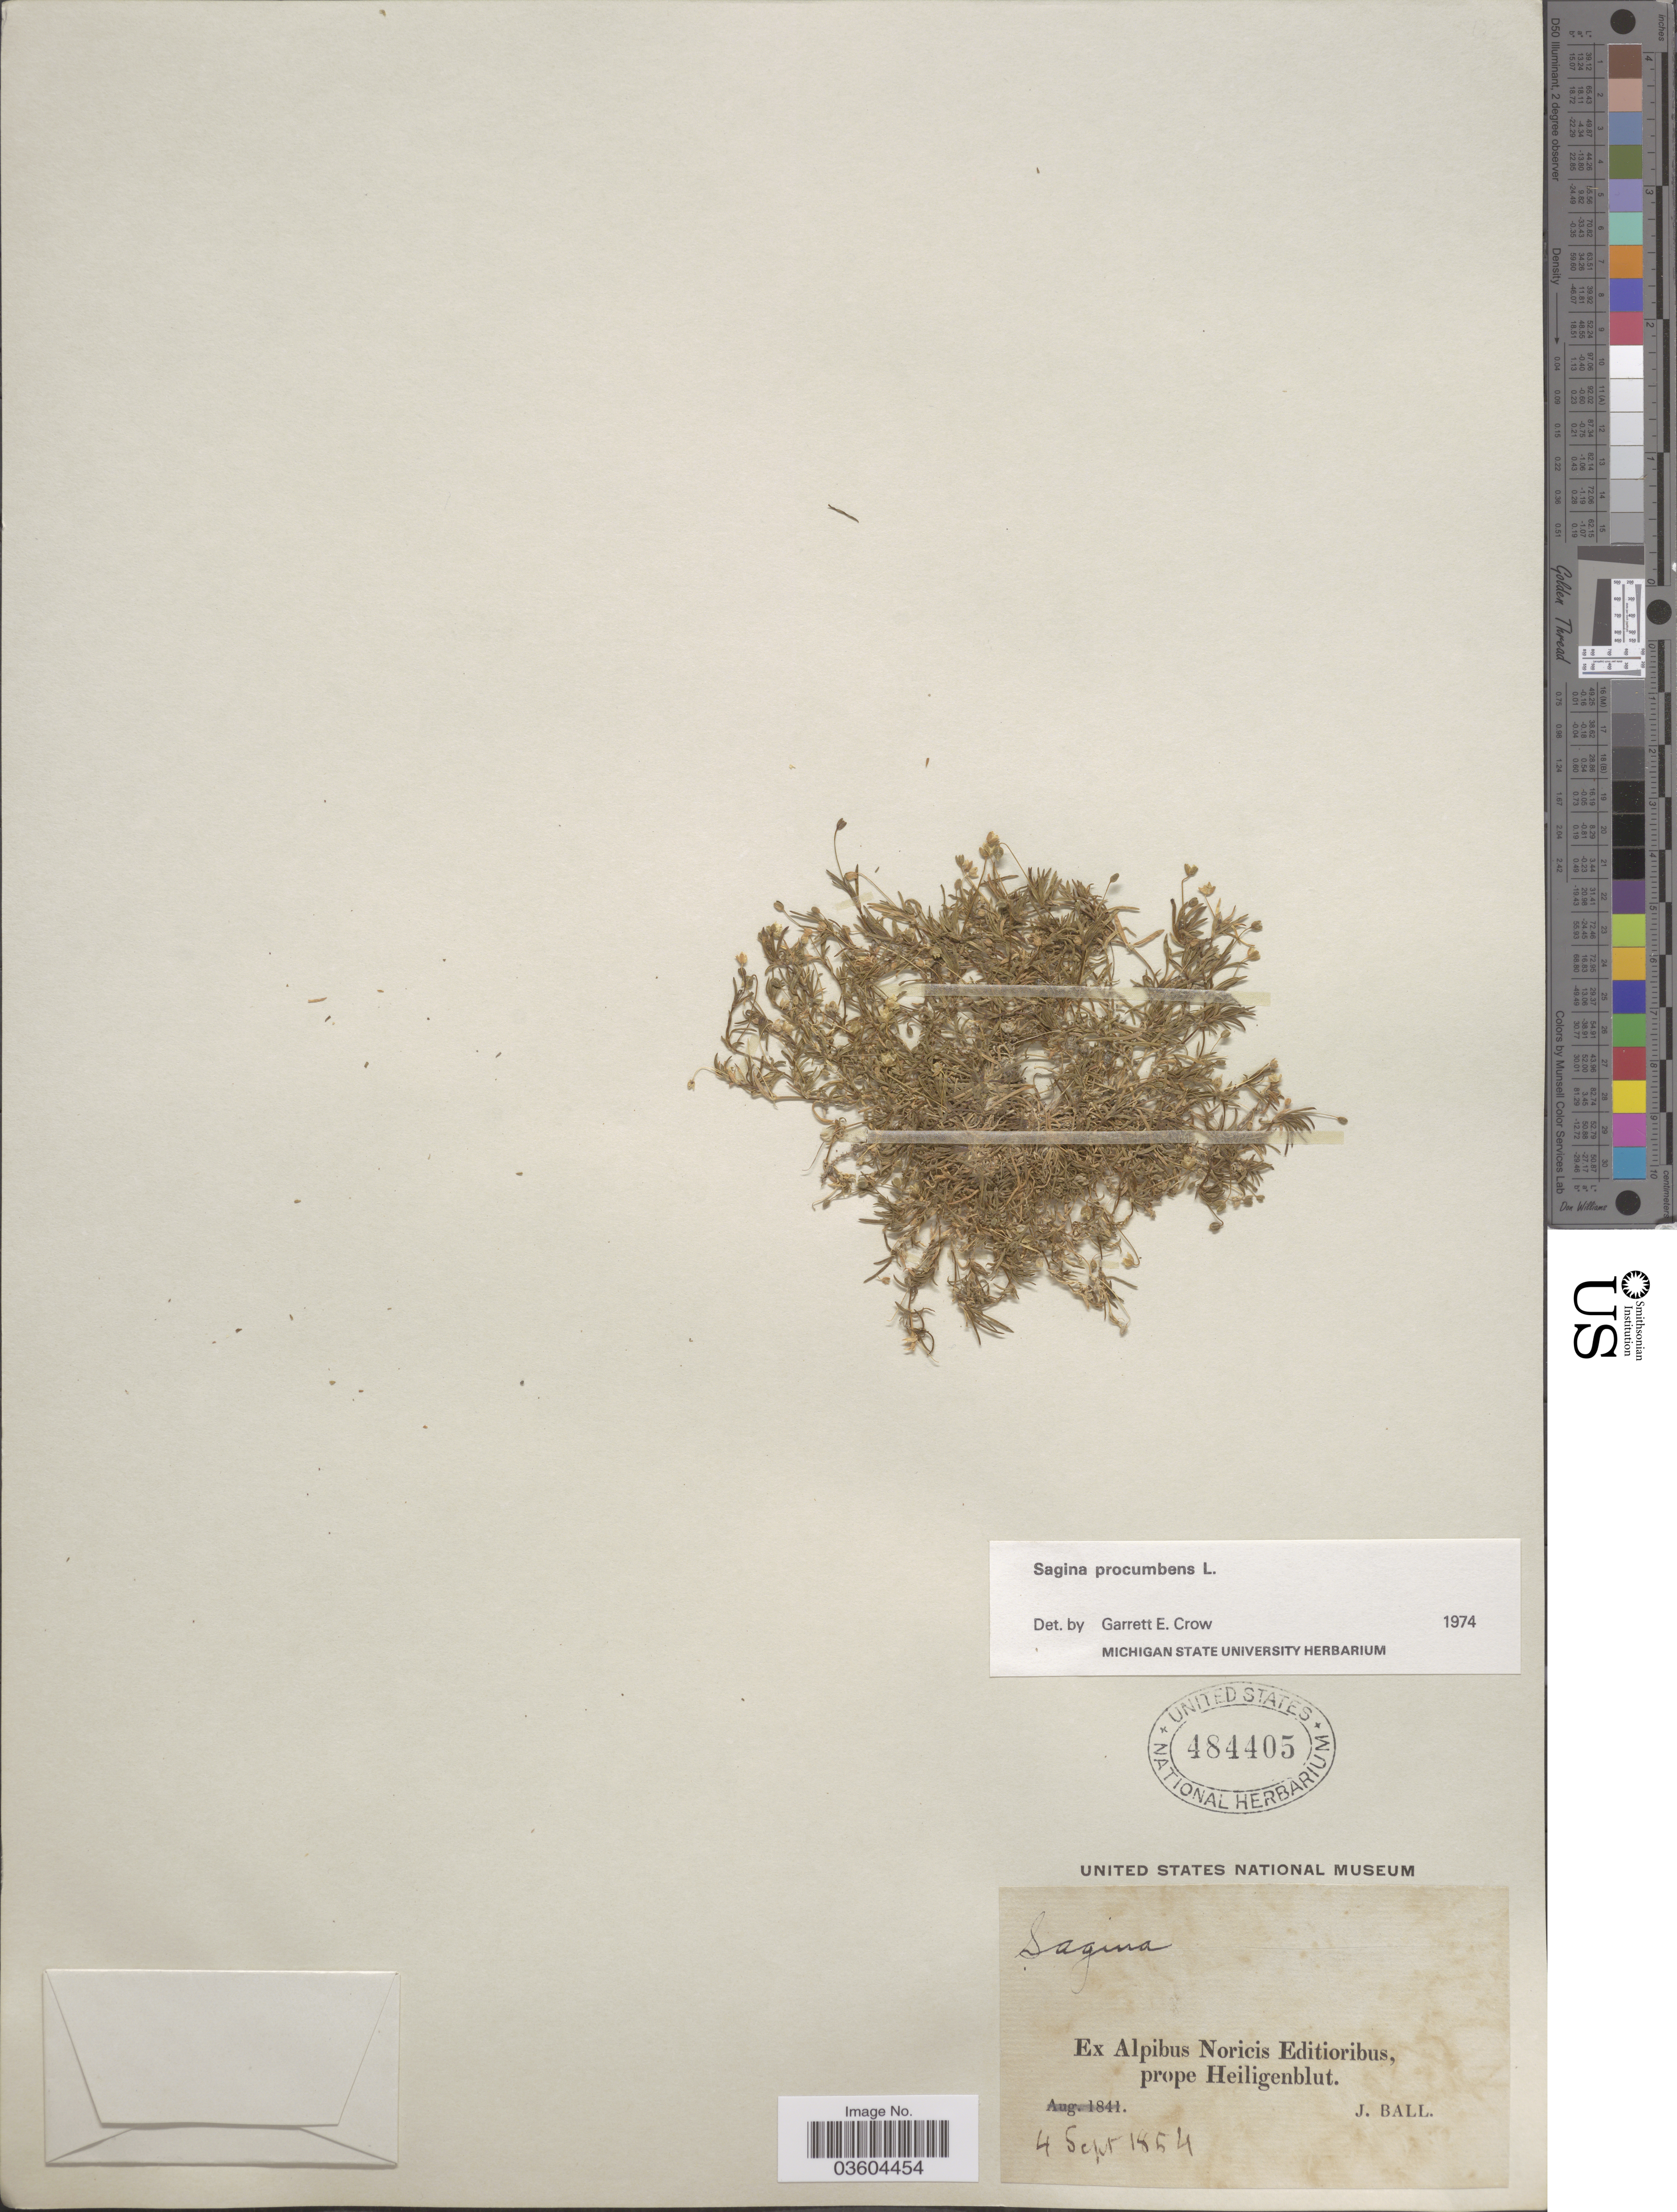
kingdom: Plantae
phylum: Tracheophyta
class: Magnoliopsida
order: Caryophyllales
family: Caryophyllaceae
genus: Sagina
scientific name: Sagina procumbens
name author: L.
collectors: J. Ball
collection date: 1854-09-04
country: Austria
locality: Ex Alpibus Noricis Editioribus, prope Heiligenblut.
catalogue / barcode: US 484405